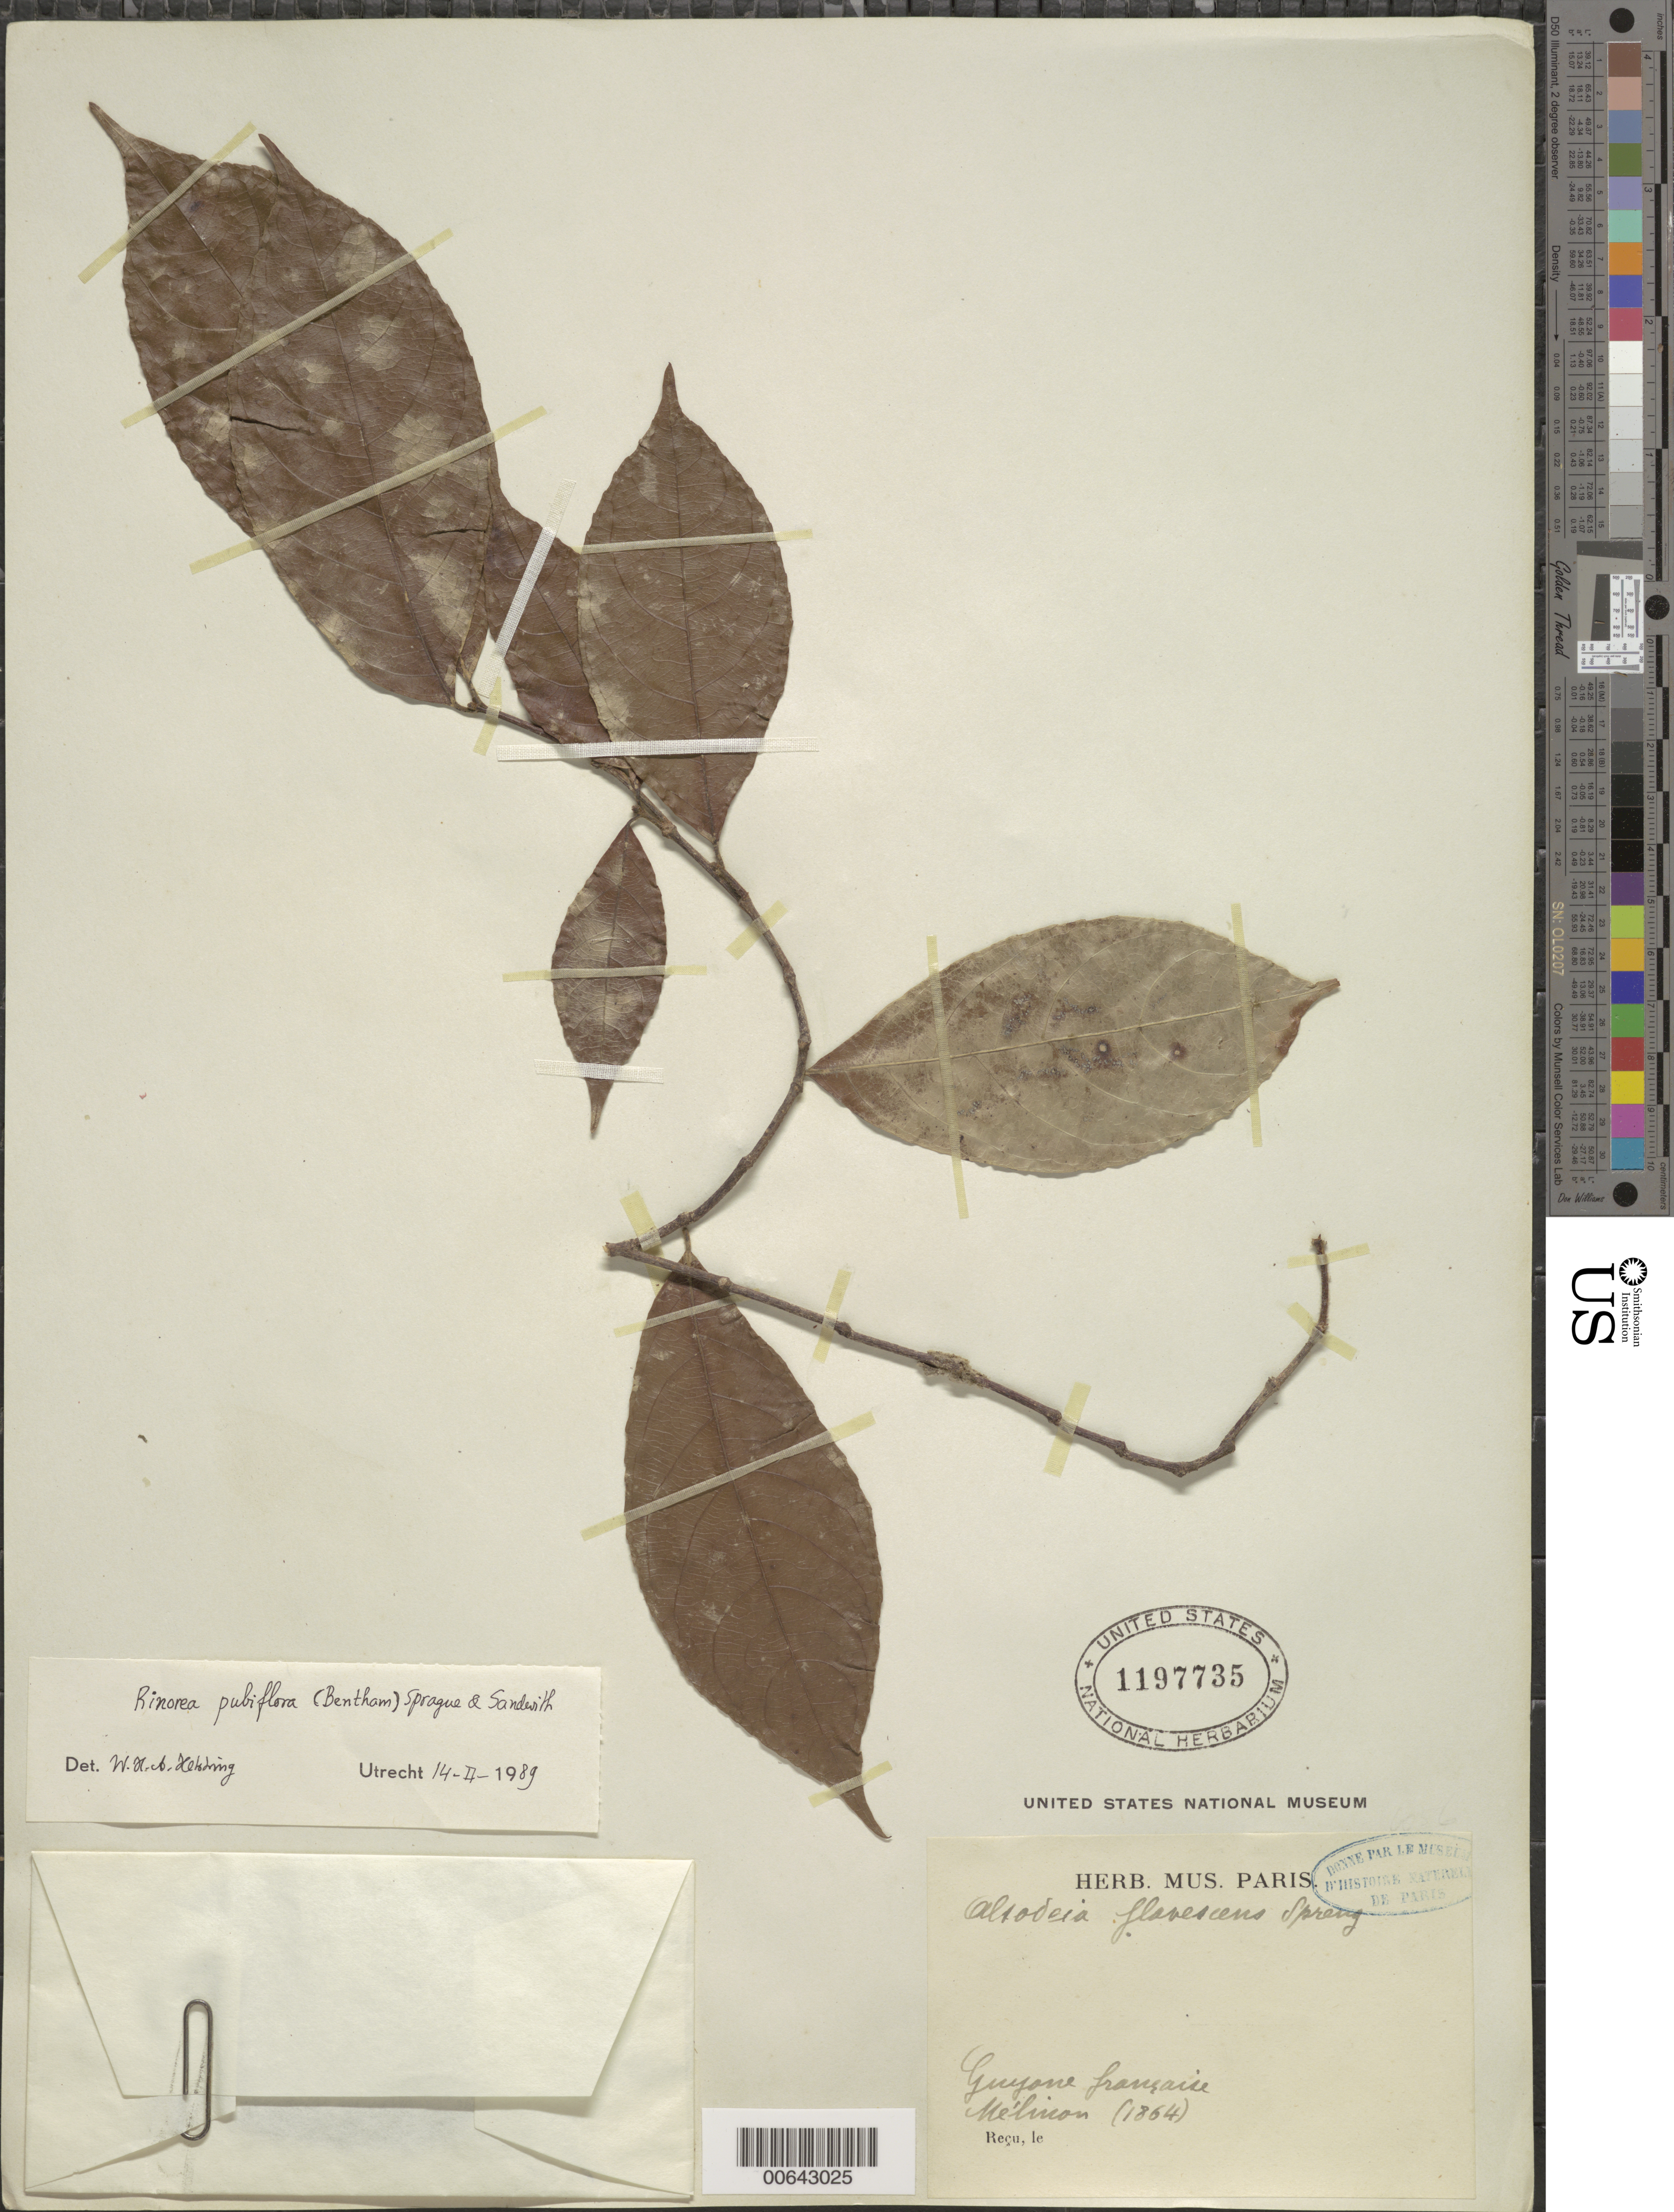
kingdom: Plantae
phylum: Tracheophyta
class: Magnoliopsida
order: Malpighiales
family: Violaceae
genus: Rinorea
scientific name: Rinorea pubiflora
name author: (Benth.) Sprague & Sandwith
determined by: Hekking, W. H. A.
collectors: E. Mélinon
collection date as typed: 1864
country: French Guiana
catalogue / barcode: US 1197735